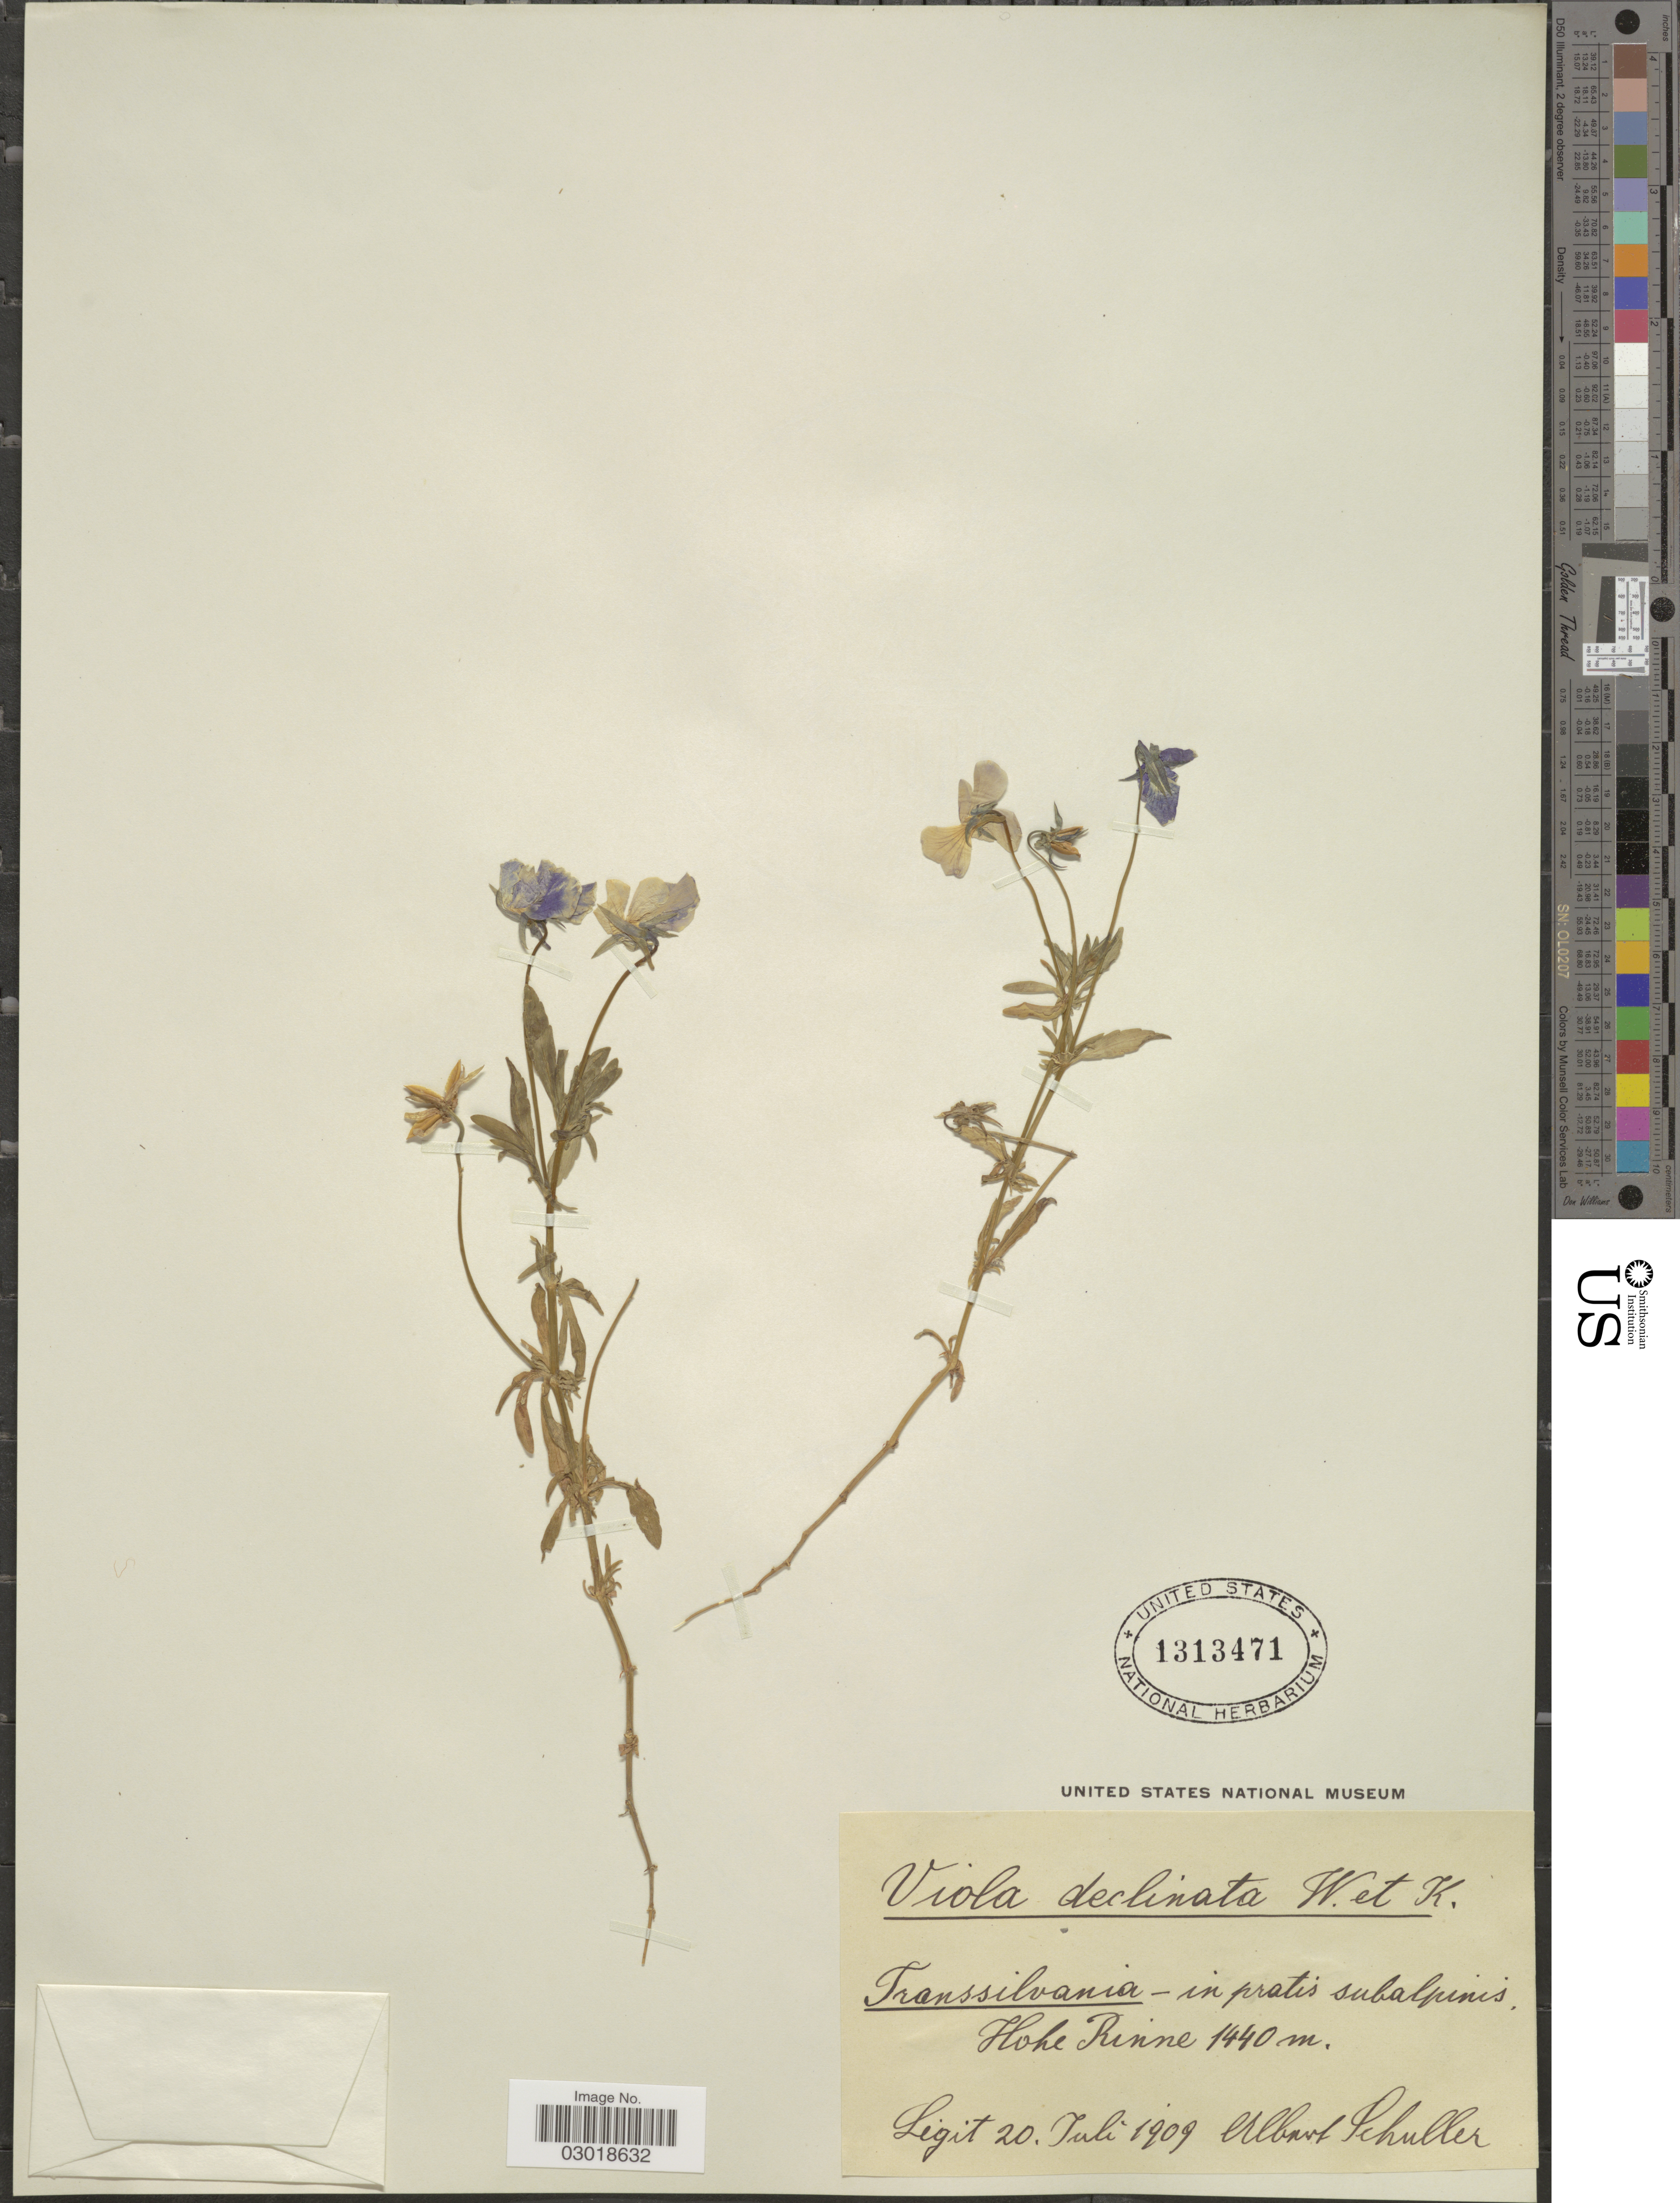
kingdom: Plantae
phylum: Tracheophyta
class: Magnoliopsida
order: Malpighiales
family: Violaceae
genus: Viola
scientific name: Viola declinata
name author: Waldst. & Kit.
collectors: A. Schuller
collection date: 1909-07-20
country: Romania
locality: Transsilvania- in pratis subalpinis. Hohe Rinne.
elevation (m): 1440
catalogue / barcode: US 1313471